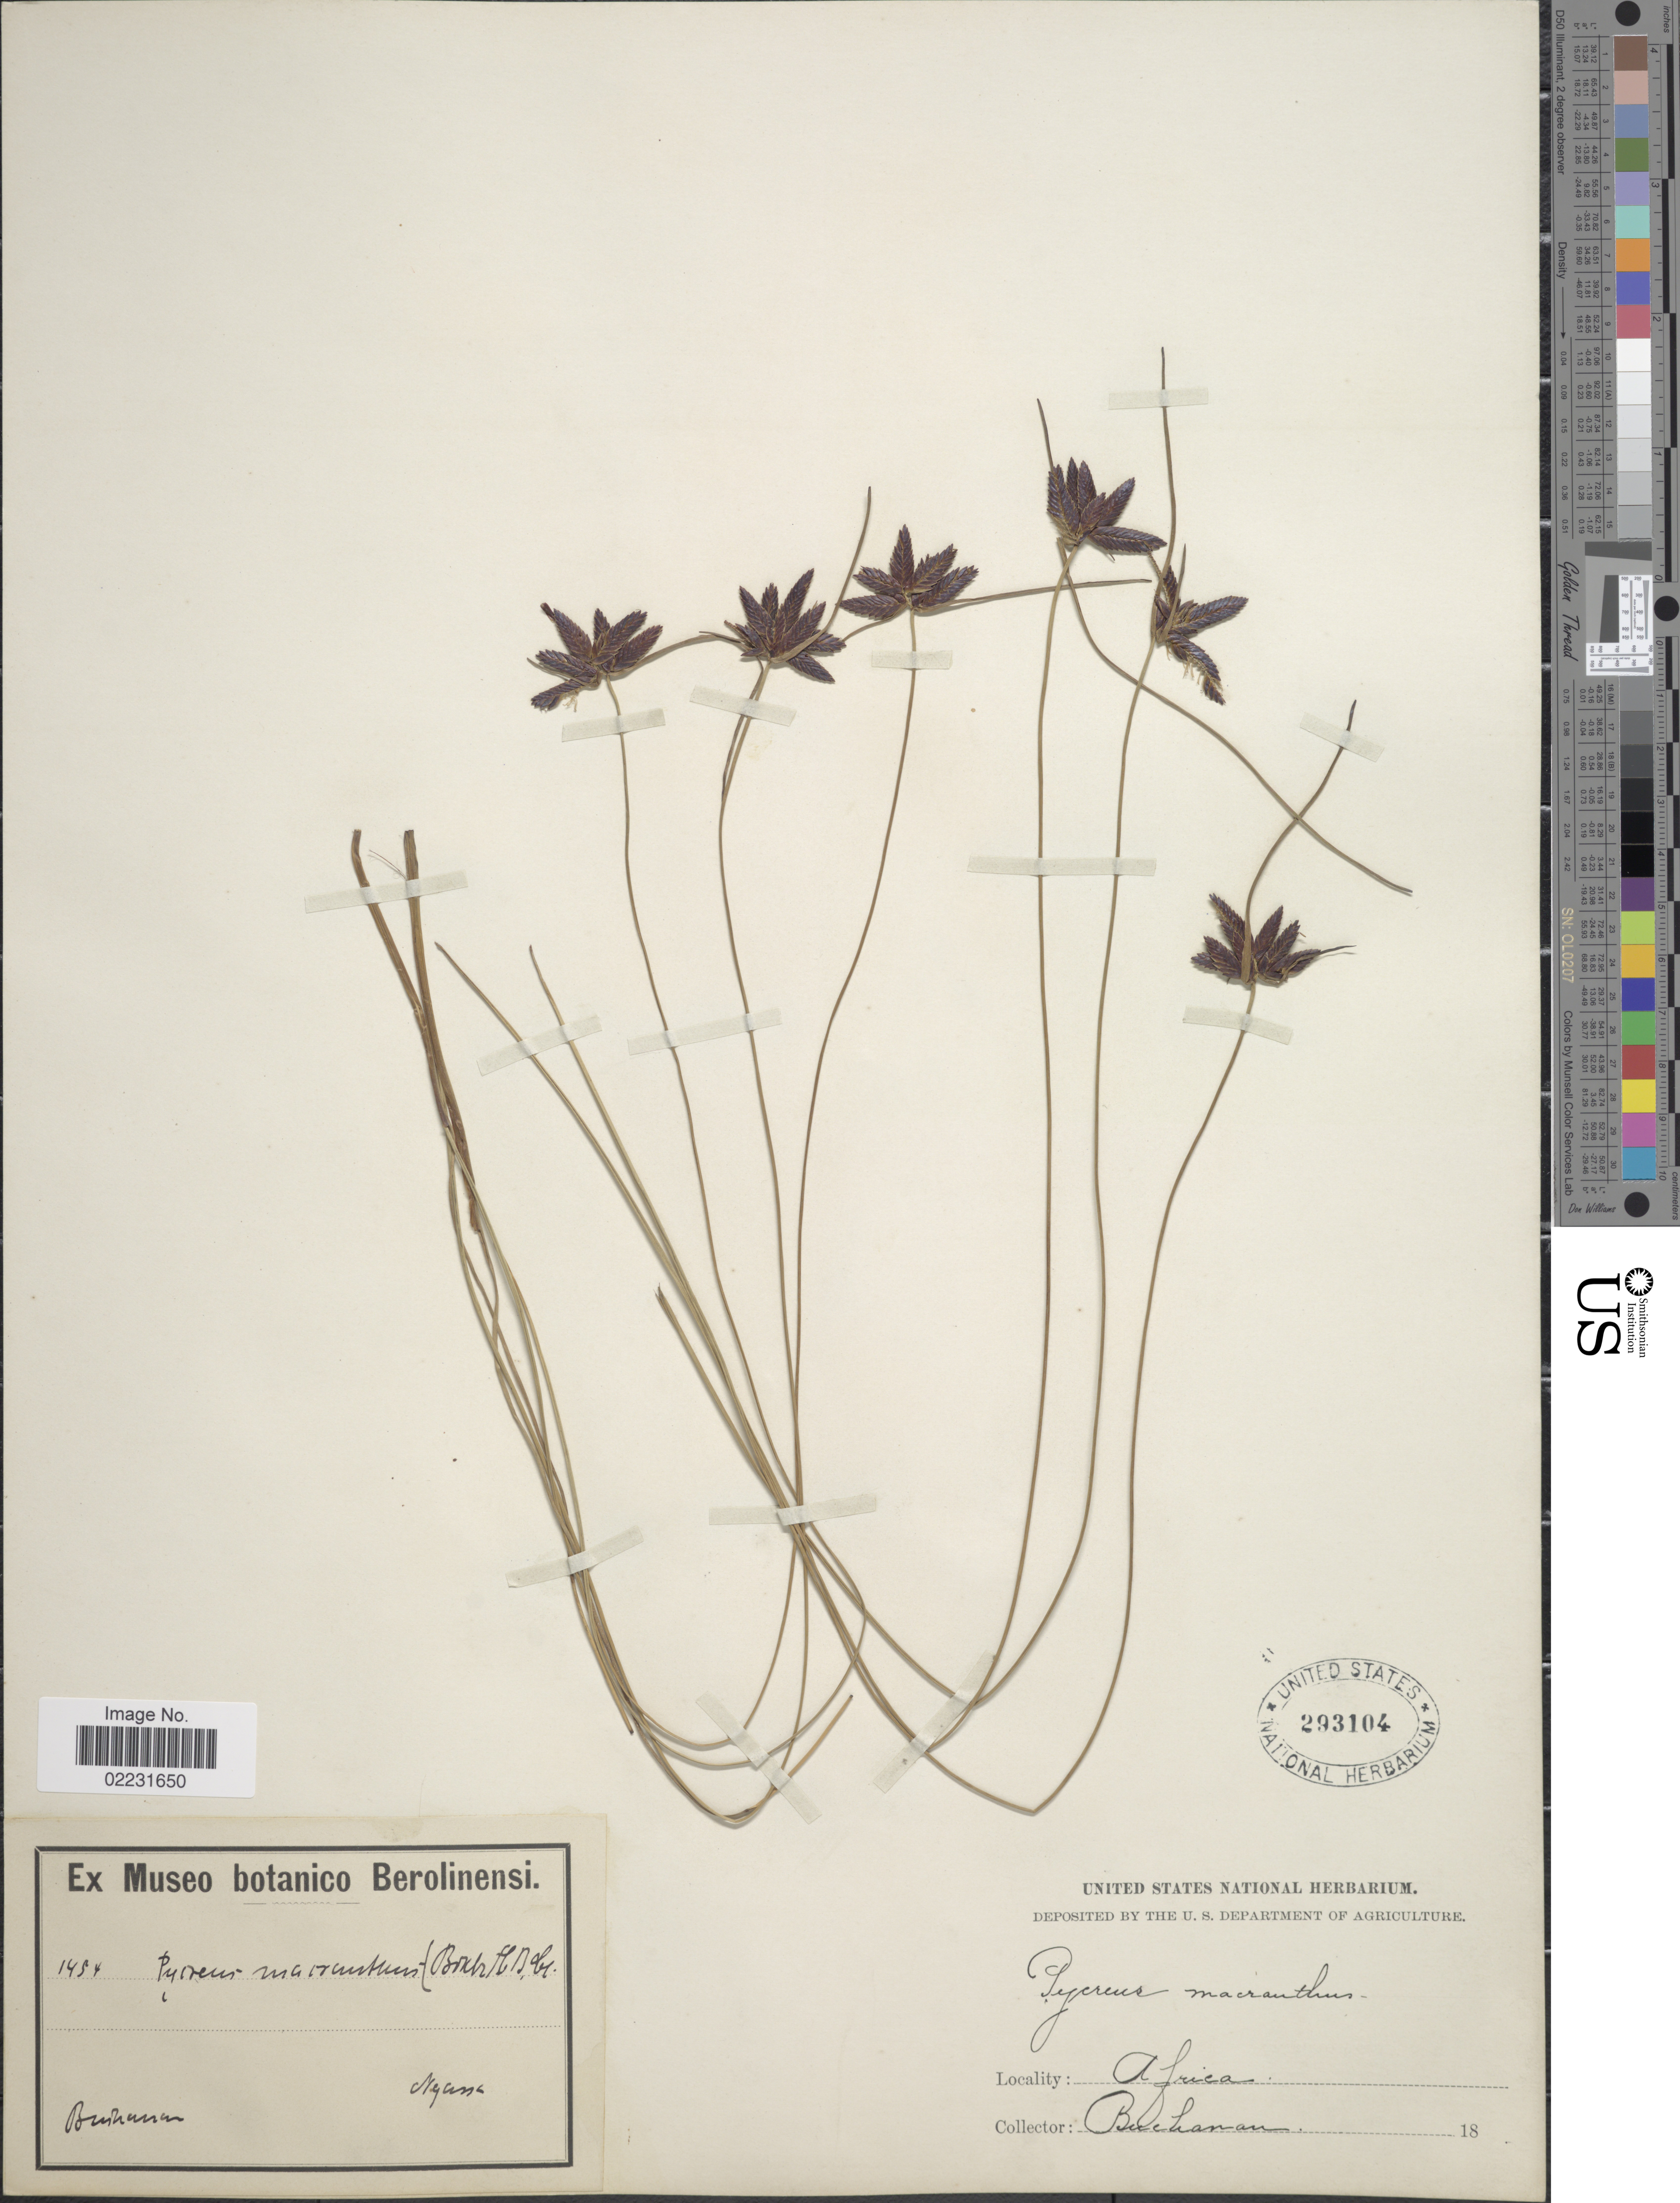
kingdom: Plantae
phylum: Tracheophyta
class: Liliopsida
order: Poales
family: Cyperaceae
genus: Cyperus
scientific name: Cyperus nigricans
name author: Steud.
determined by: Strong, Mark T., (BOT), Smithsonian Institution - National Museum of Natural History (UNITED STATES)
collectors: -. Buchanan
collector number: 1454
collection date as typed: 18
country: Malawi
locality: Africa, Nyassa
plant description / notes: Potential type of Pycreus segmentatus C.B.Clarke. Specimen retrieved from general collection and stored at Type Register.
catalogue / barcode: US 293104